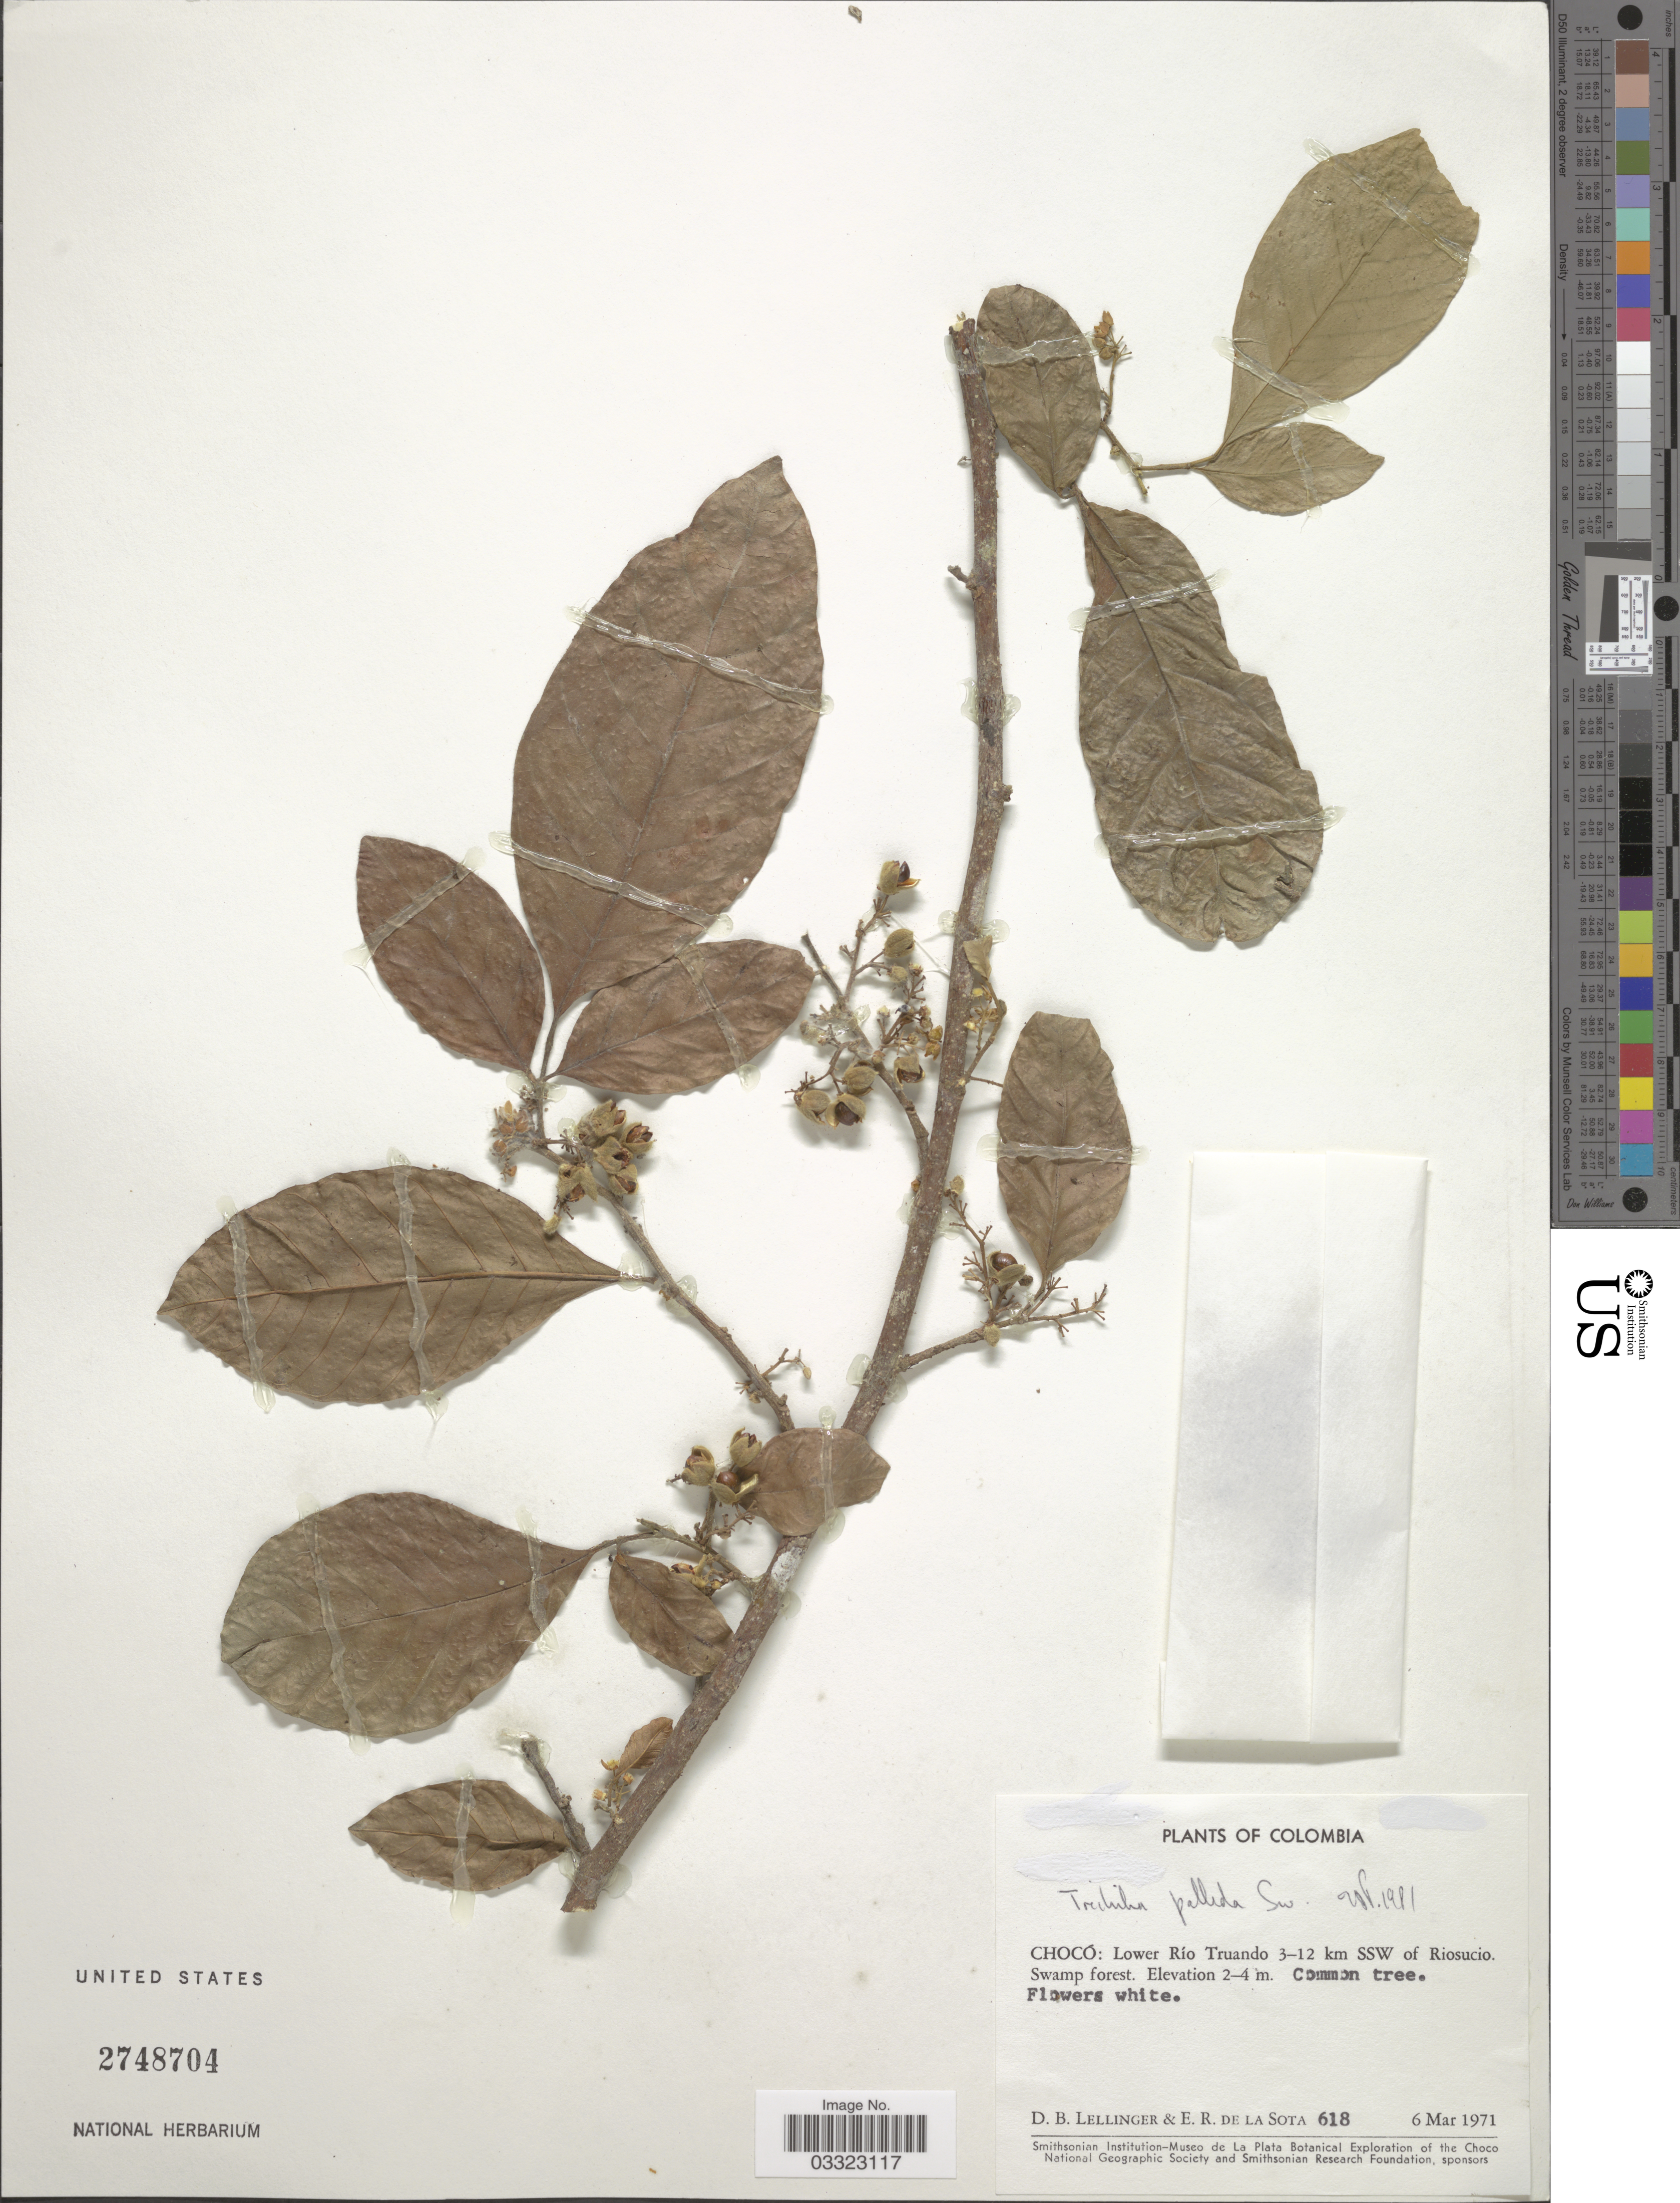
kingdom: Plantae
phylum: Tracheophyta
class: Magnoliopsida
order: Sapindales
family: Meliaceae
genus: Trichilia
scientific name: Trichilia pallida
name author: Sw.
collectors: D. B. Lellinger & E. R. de la Sota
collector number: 618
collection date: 1971-03-06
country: Colombia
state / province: Chocó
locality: Lower Río Turando 3-12 km SSW of Riosucio.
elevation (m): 2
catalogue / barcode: US 2748704